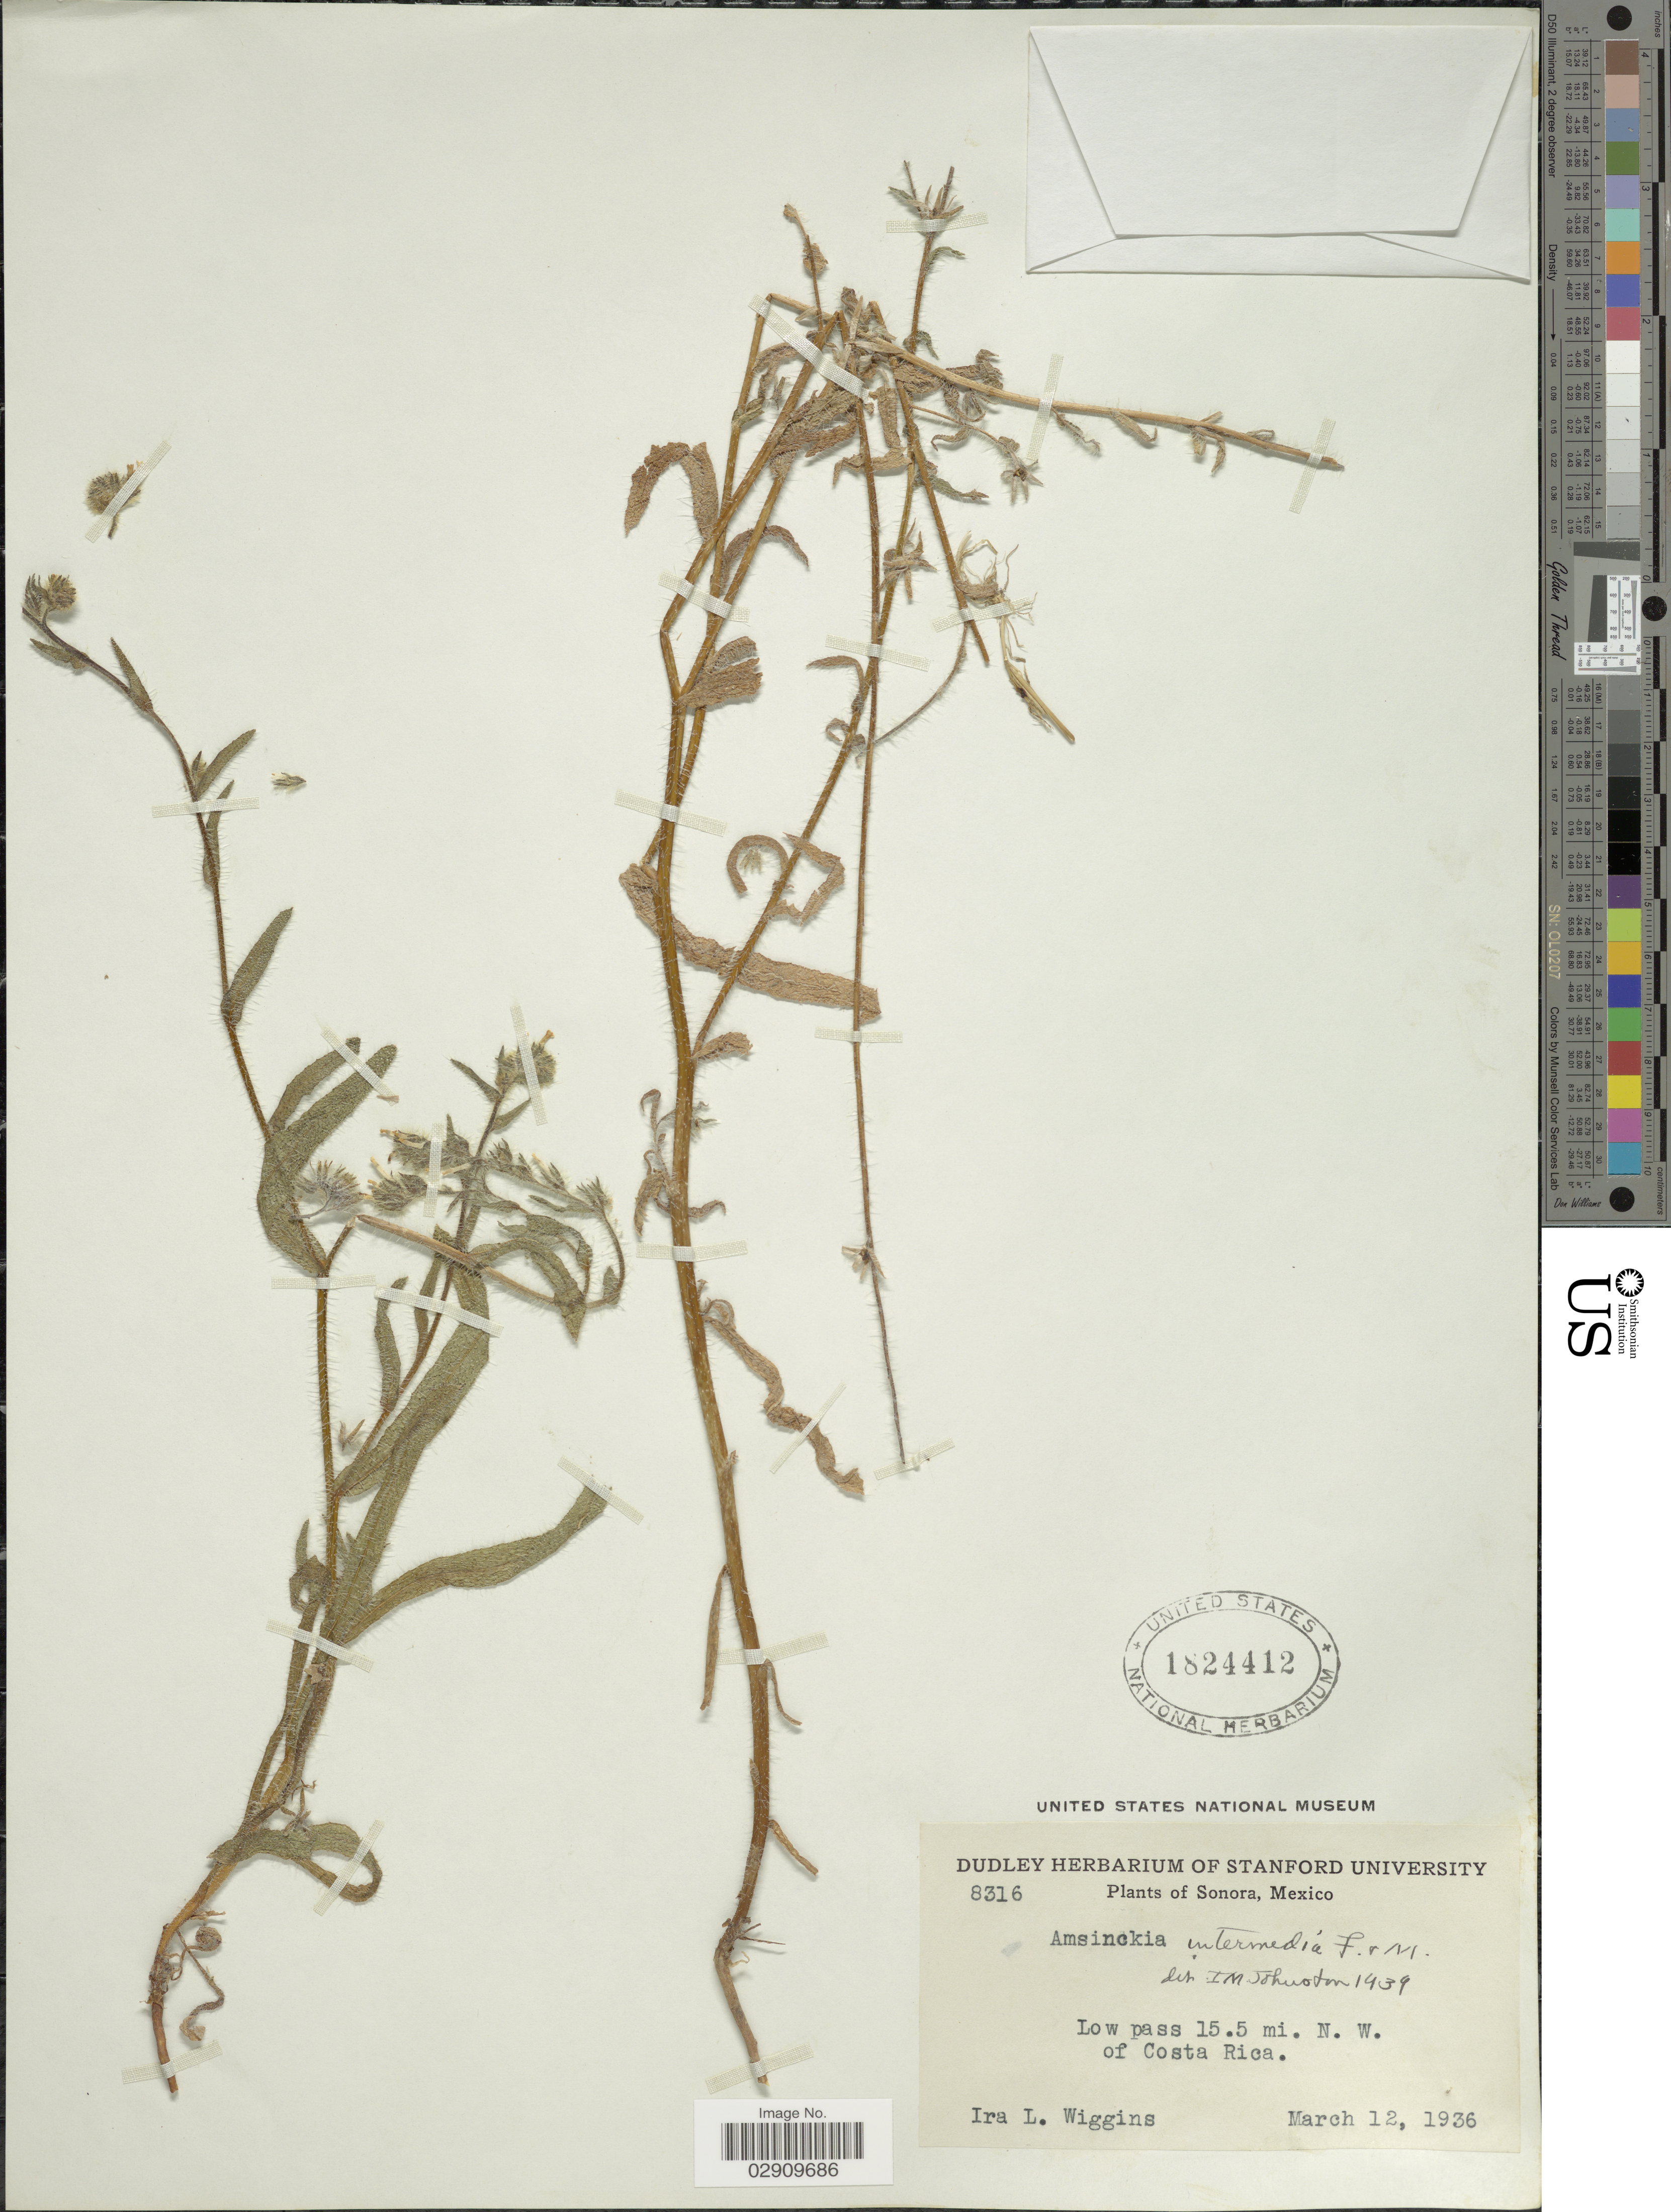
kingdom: Plantae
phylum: Tracheophyta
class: Magnoliopsida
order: Boraginales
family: Boraginaceae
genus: Amsinckia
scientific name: Amsinckia menziesii var. intermedia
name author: (Fisch. & C.A. Mey.) Ganders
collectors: I. L. Wiggins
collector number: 8316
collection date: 1936-03-12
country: Mexico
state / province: Sonora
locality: Low pass 15.5 mi. N.W. of Costa Rica.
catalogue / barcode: US 1824412